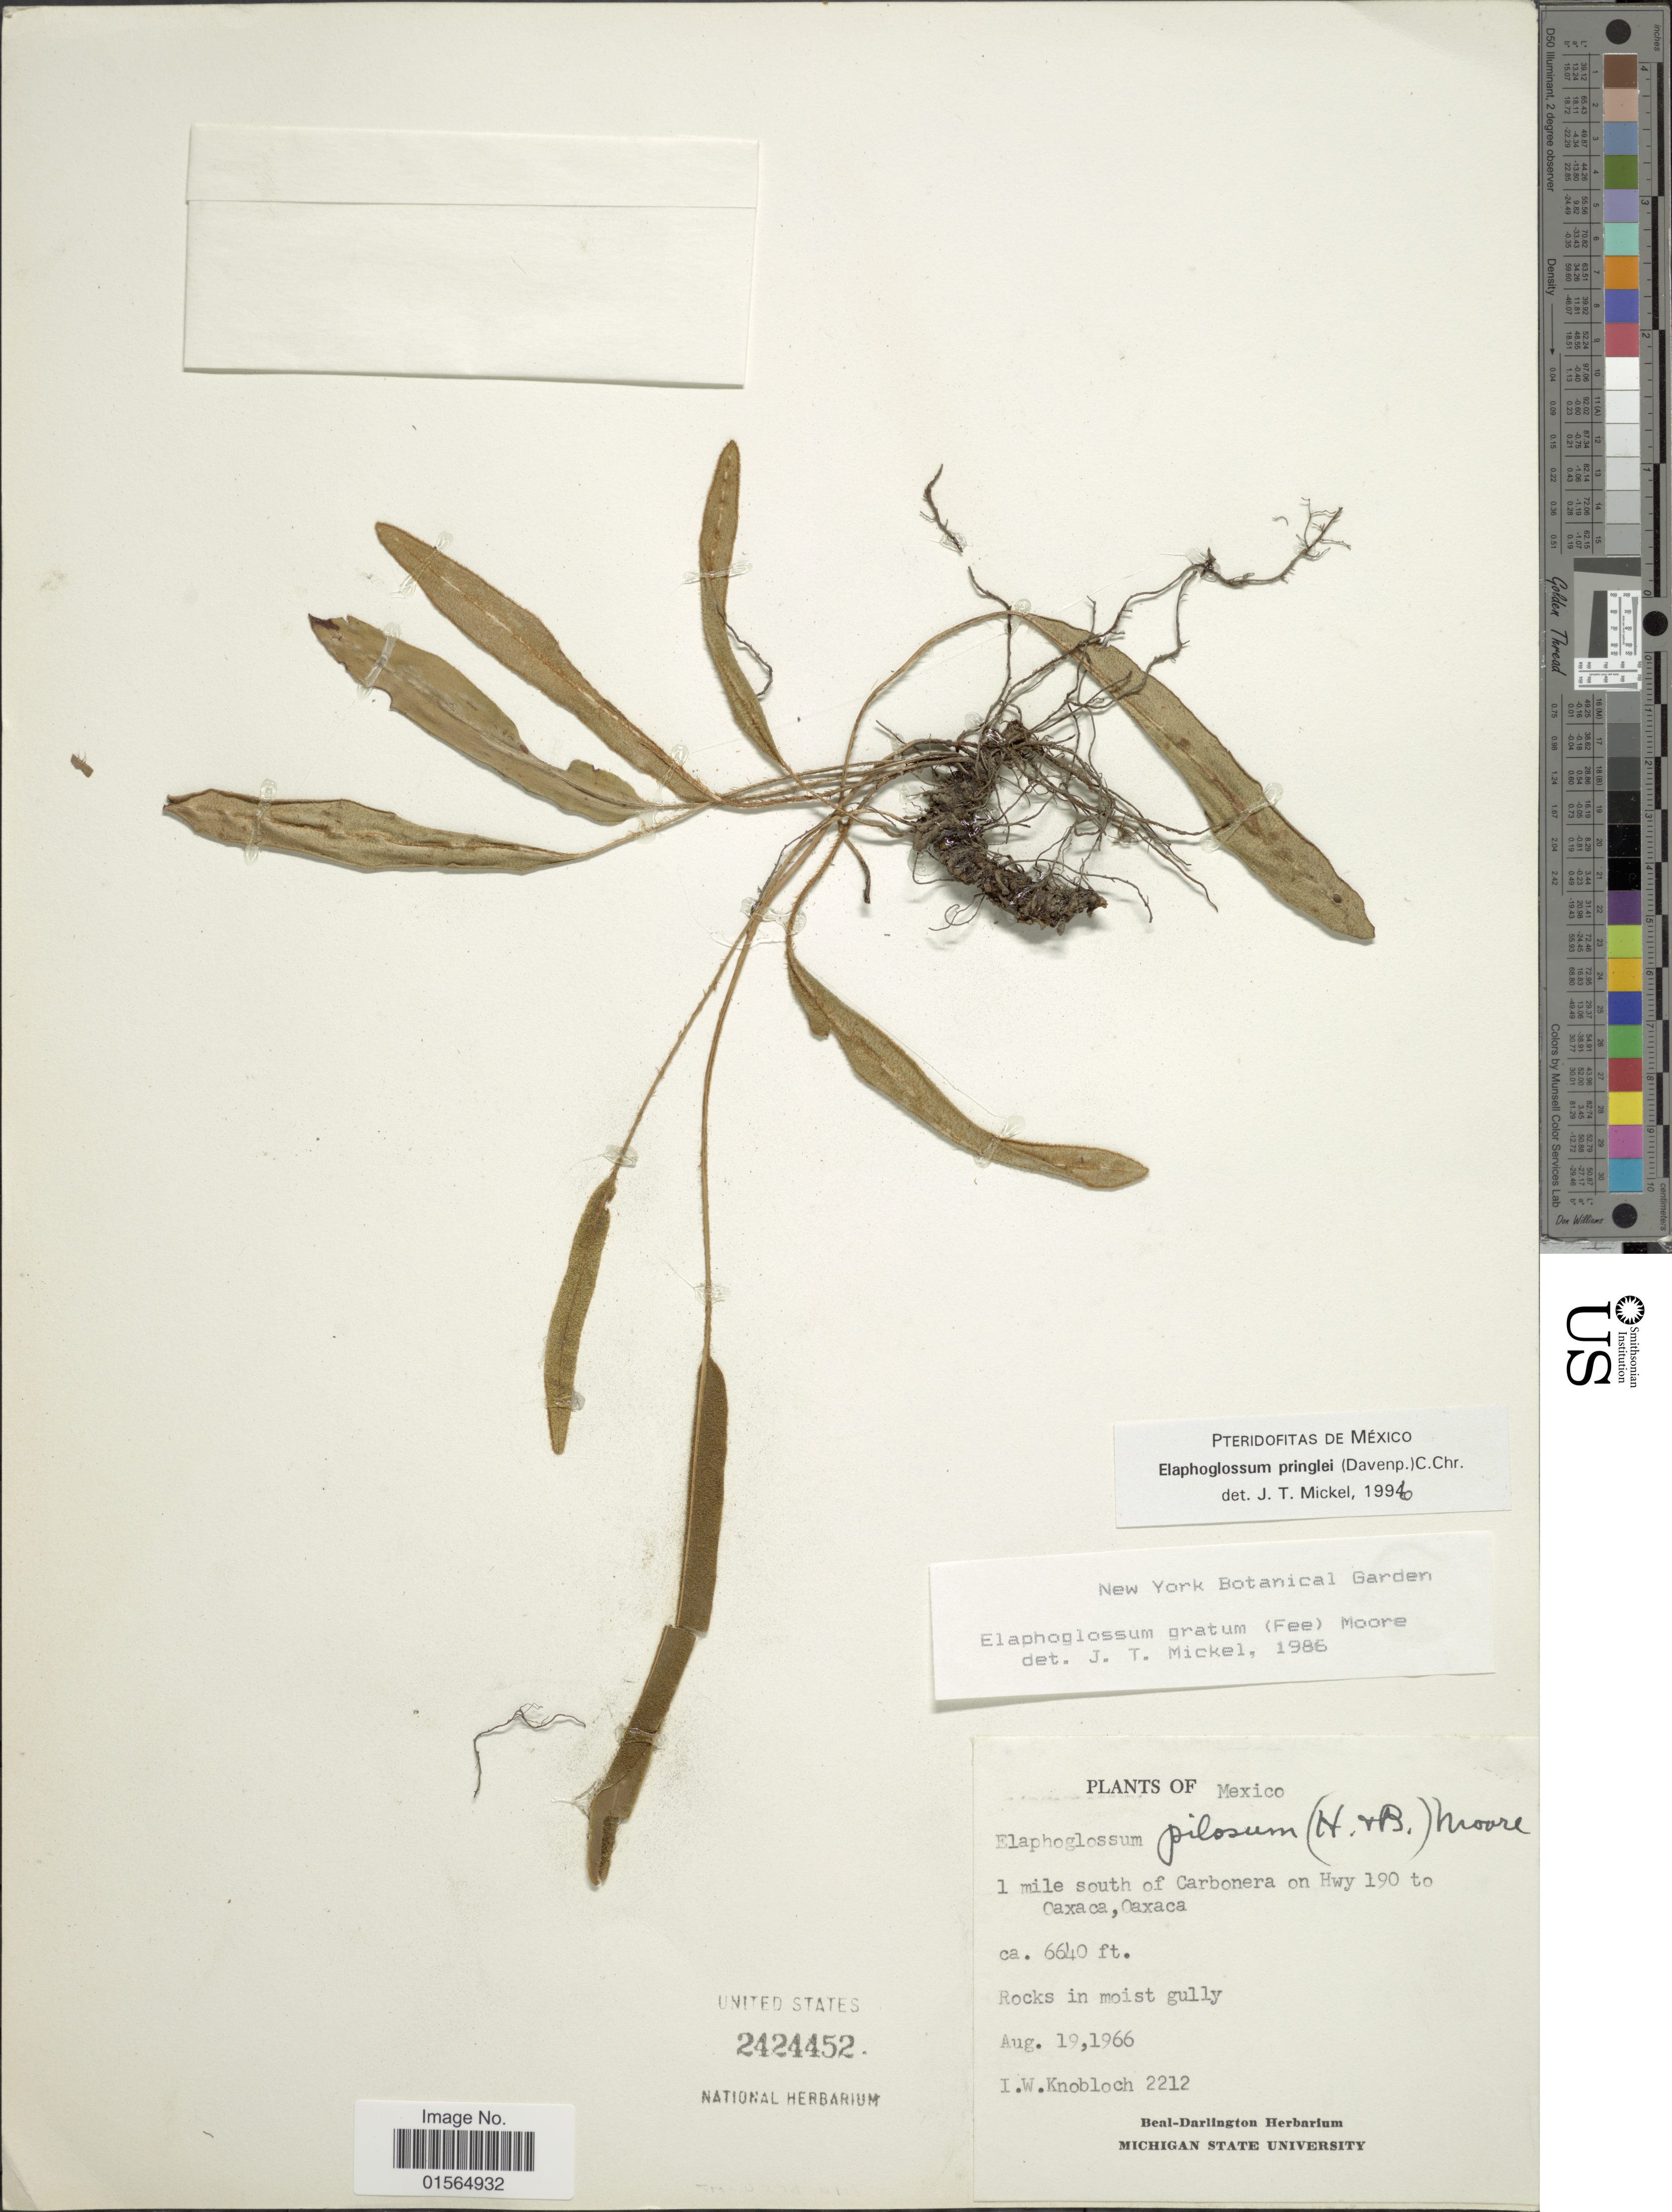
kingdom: Plantae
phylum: Tracheophyta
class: Polypodiopsida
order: Polypodiales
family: Dryopteridaceae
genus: Elaphoglossum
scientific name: Elaphoglossum pringlei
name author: (Davenp.) C. Chr.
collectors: I. W. Knobloch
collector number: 2212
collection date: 1966-08-19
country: Mexico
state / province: Oaxaca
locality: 1 mile south of Carbonera on Hwy 190 to Oaxcaca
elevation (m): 2024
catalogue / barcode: US 2424452